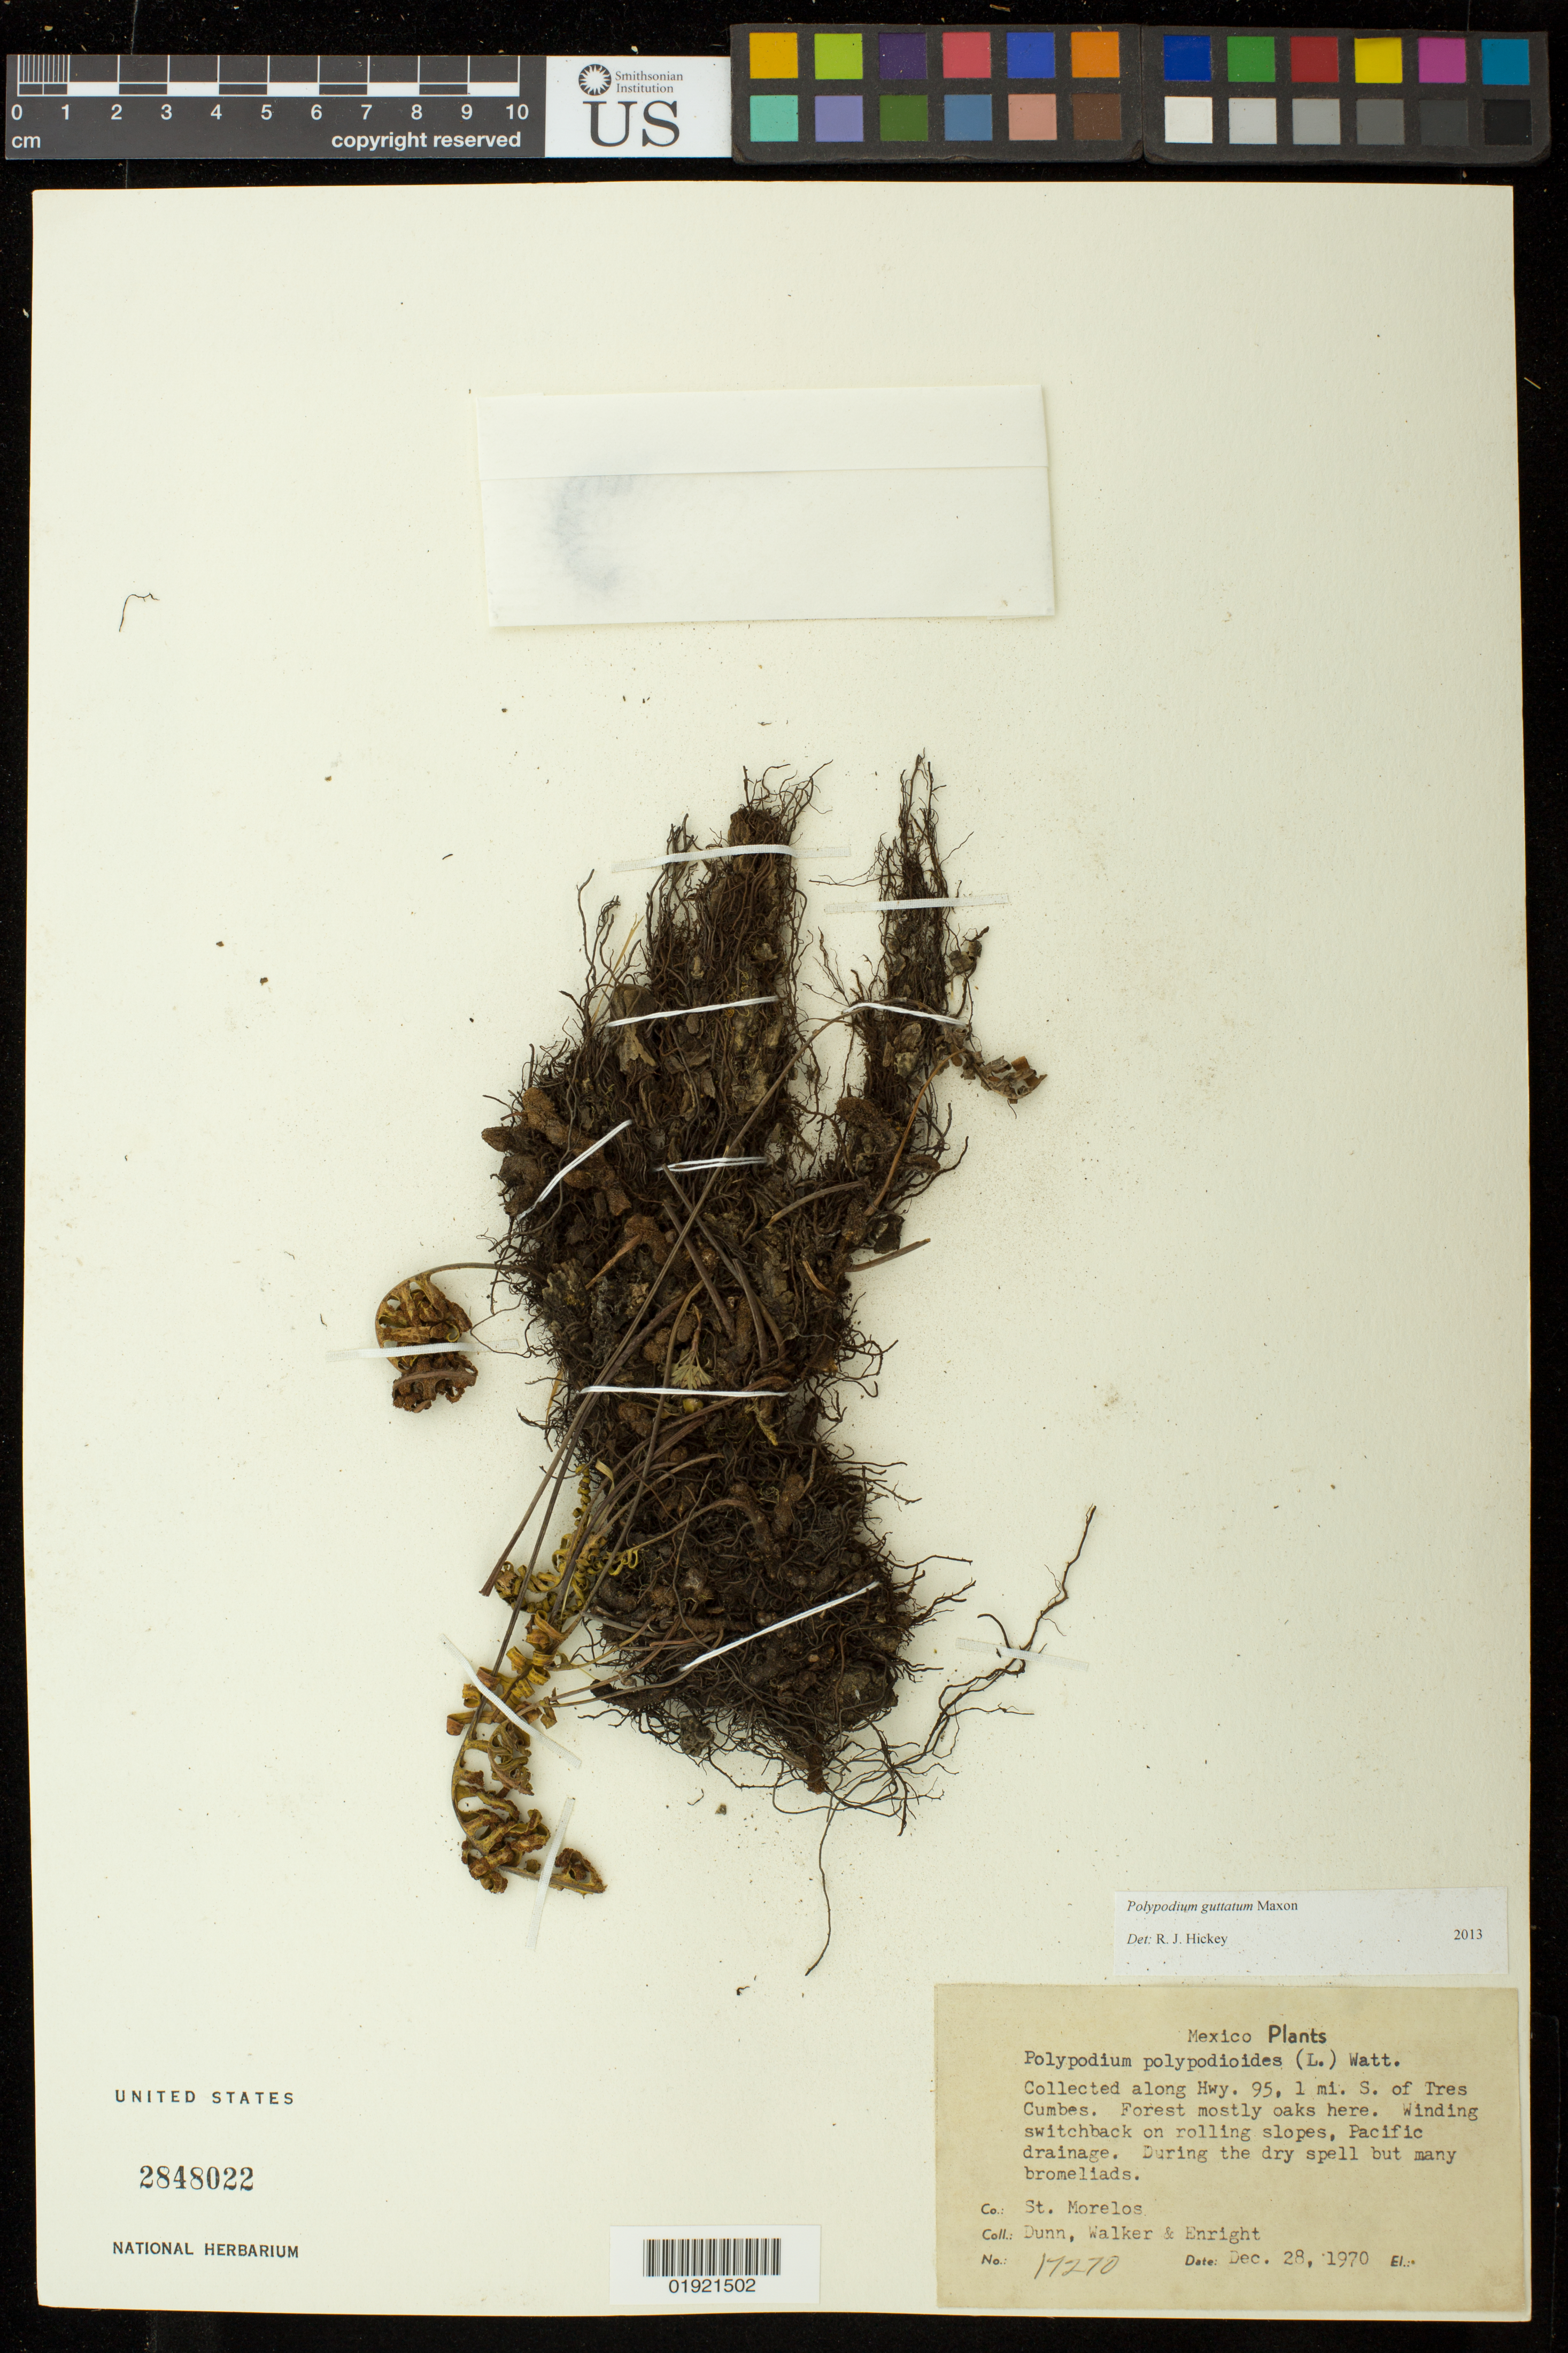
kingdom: Plantae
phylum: Tracheophyta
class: Polypodiopsida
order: Polypodiales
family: Polypodiaceae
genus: Polypodium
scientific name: Polypodium guttatum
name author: Maxon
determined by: Hickey, R. J.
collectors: -- Dunn, -. Walker & -. Enright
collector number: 17270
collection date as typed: Dec. 28, 1970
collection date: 1970-12-28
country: Mexico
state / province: Morelos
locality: St. Morelos, Hwy. 95, 1 mi. S. of Tres Cumbes.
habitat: Forest mostly oaks. Winding switchback on rolling slopes. Pacific drainage.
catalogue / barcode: US 2848022